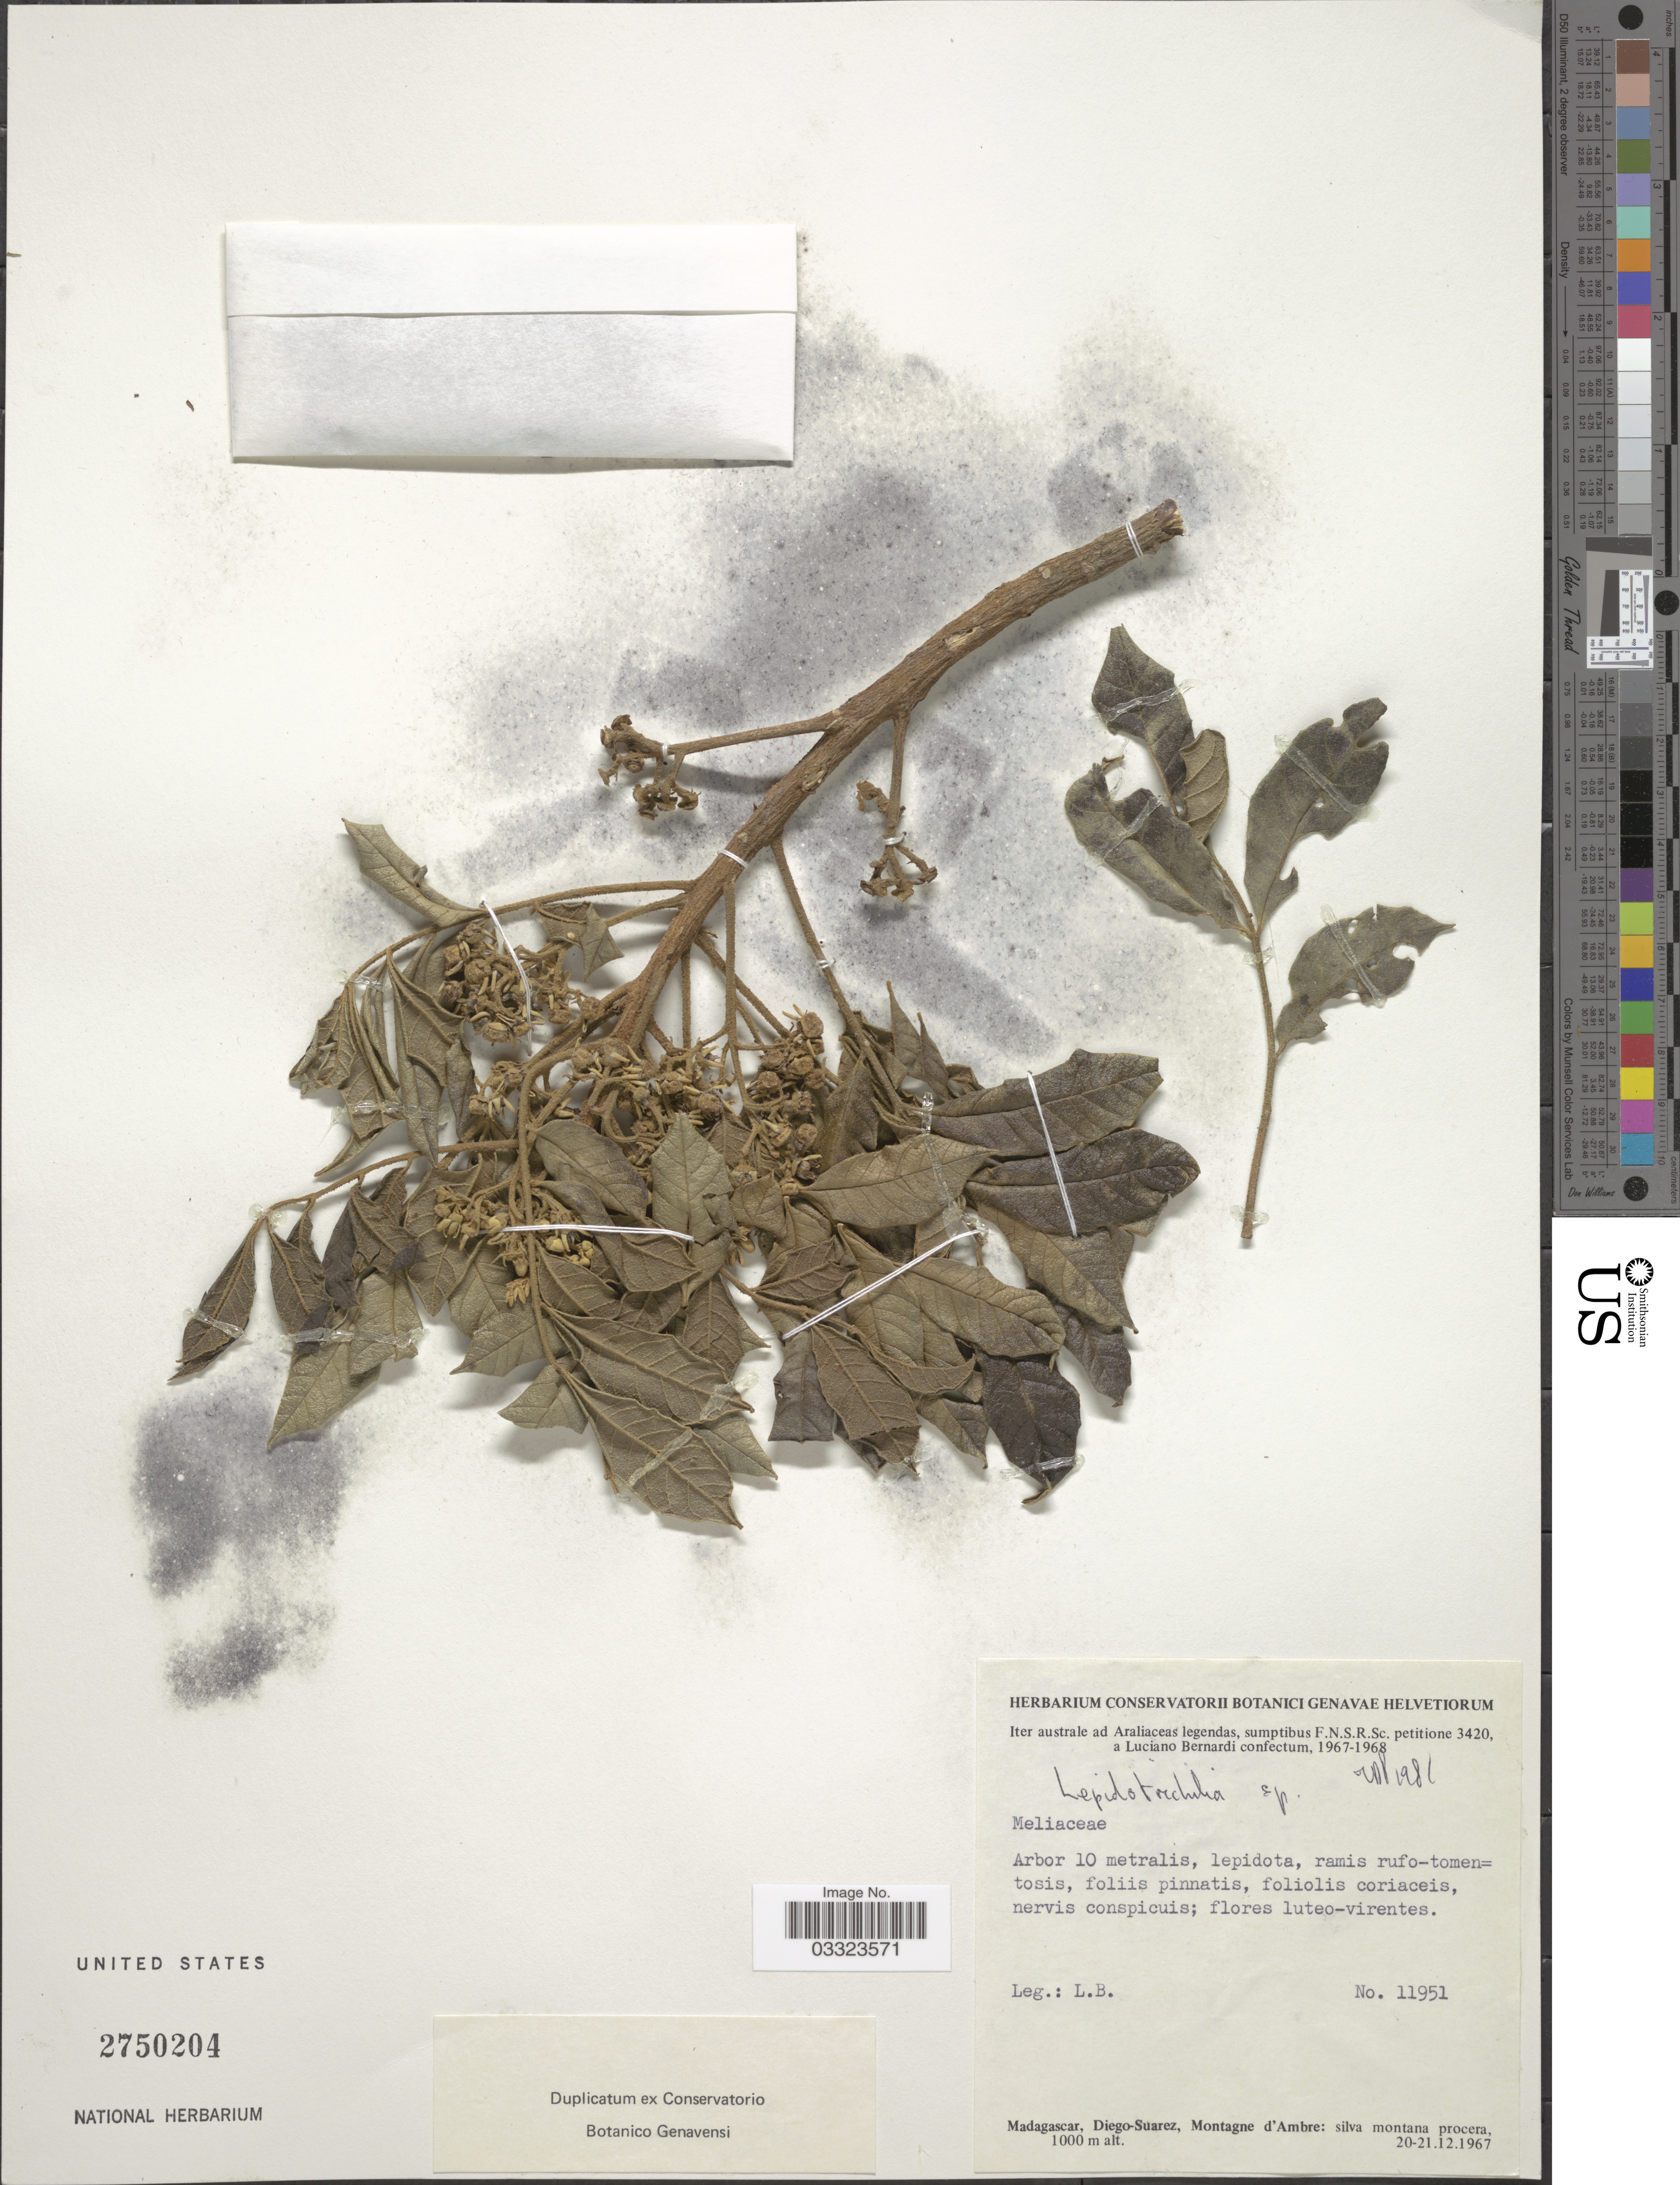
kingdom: Plantae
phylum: Tracheophyta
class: Magnoliopsida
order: Sapindales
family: Meliaceae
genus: Trichilia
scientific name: Trichilia sp.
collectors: L. Bernardi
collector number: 11951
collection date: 1967-12-20/1967-12-21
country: Madagascar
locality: Diego-Suarez, Montagne d'Ambre: silva montana procera.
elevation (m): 1000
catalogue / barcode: US 2750204